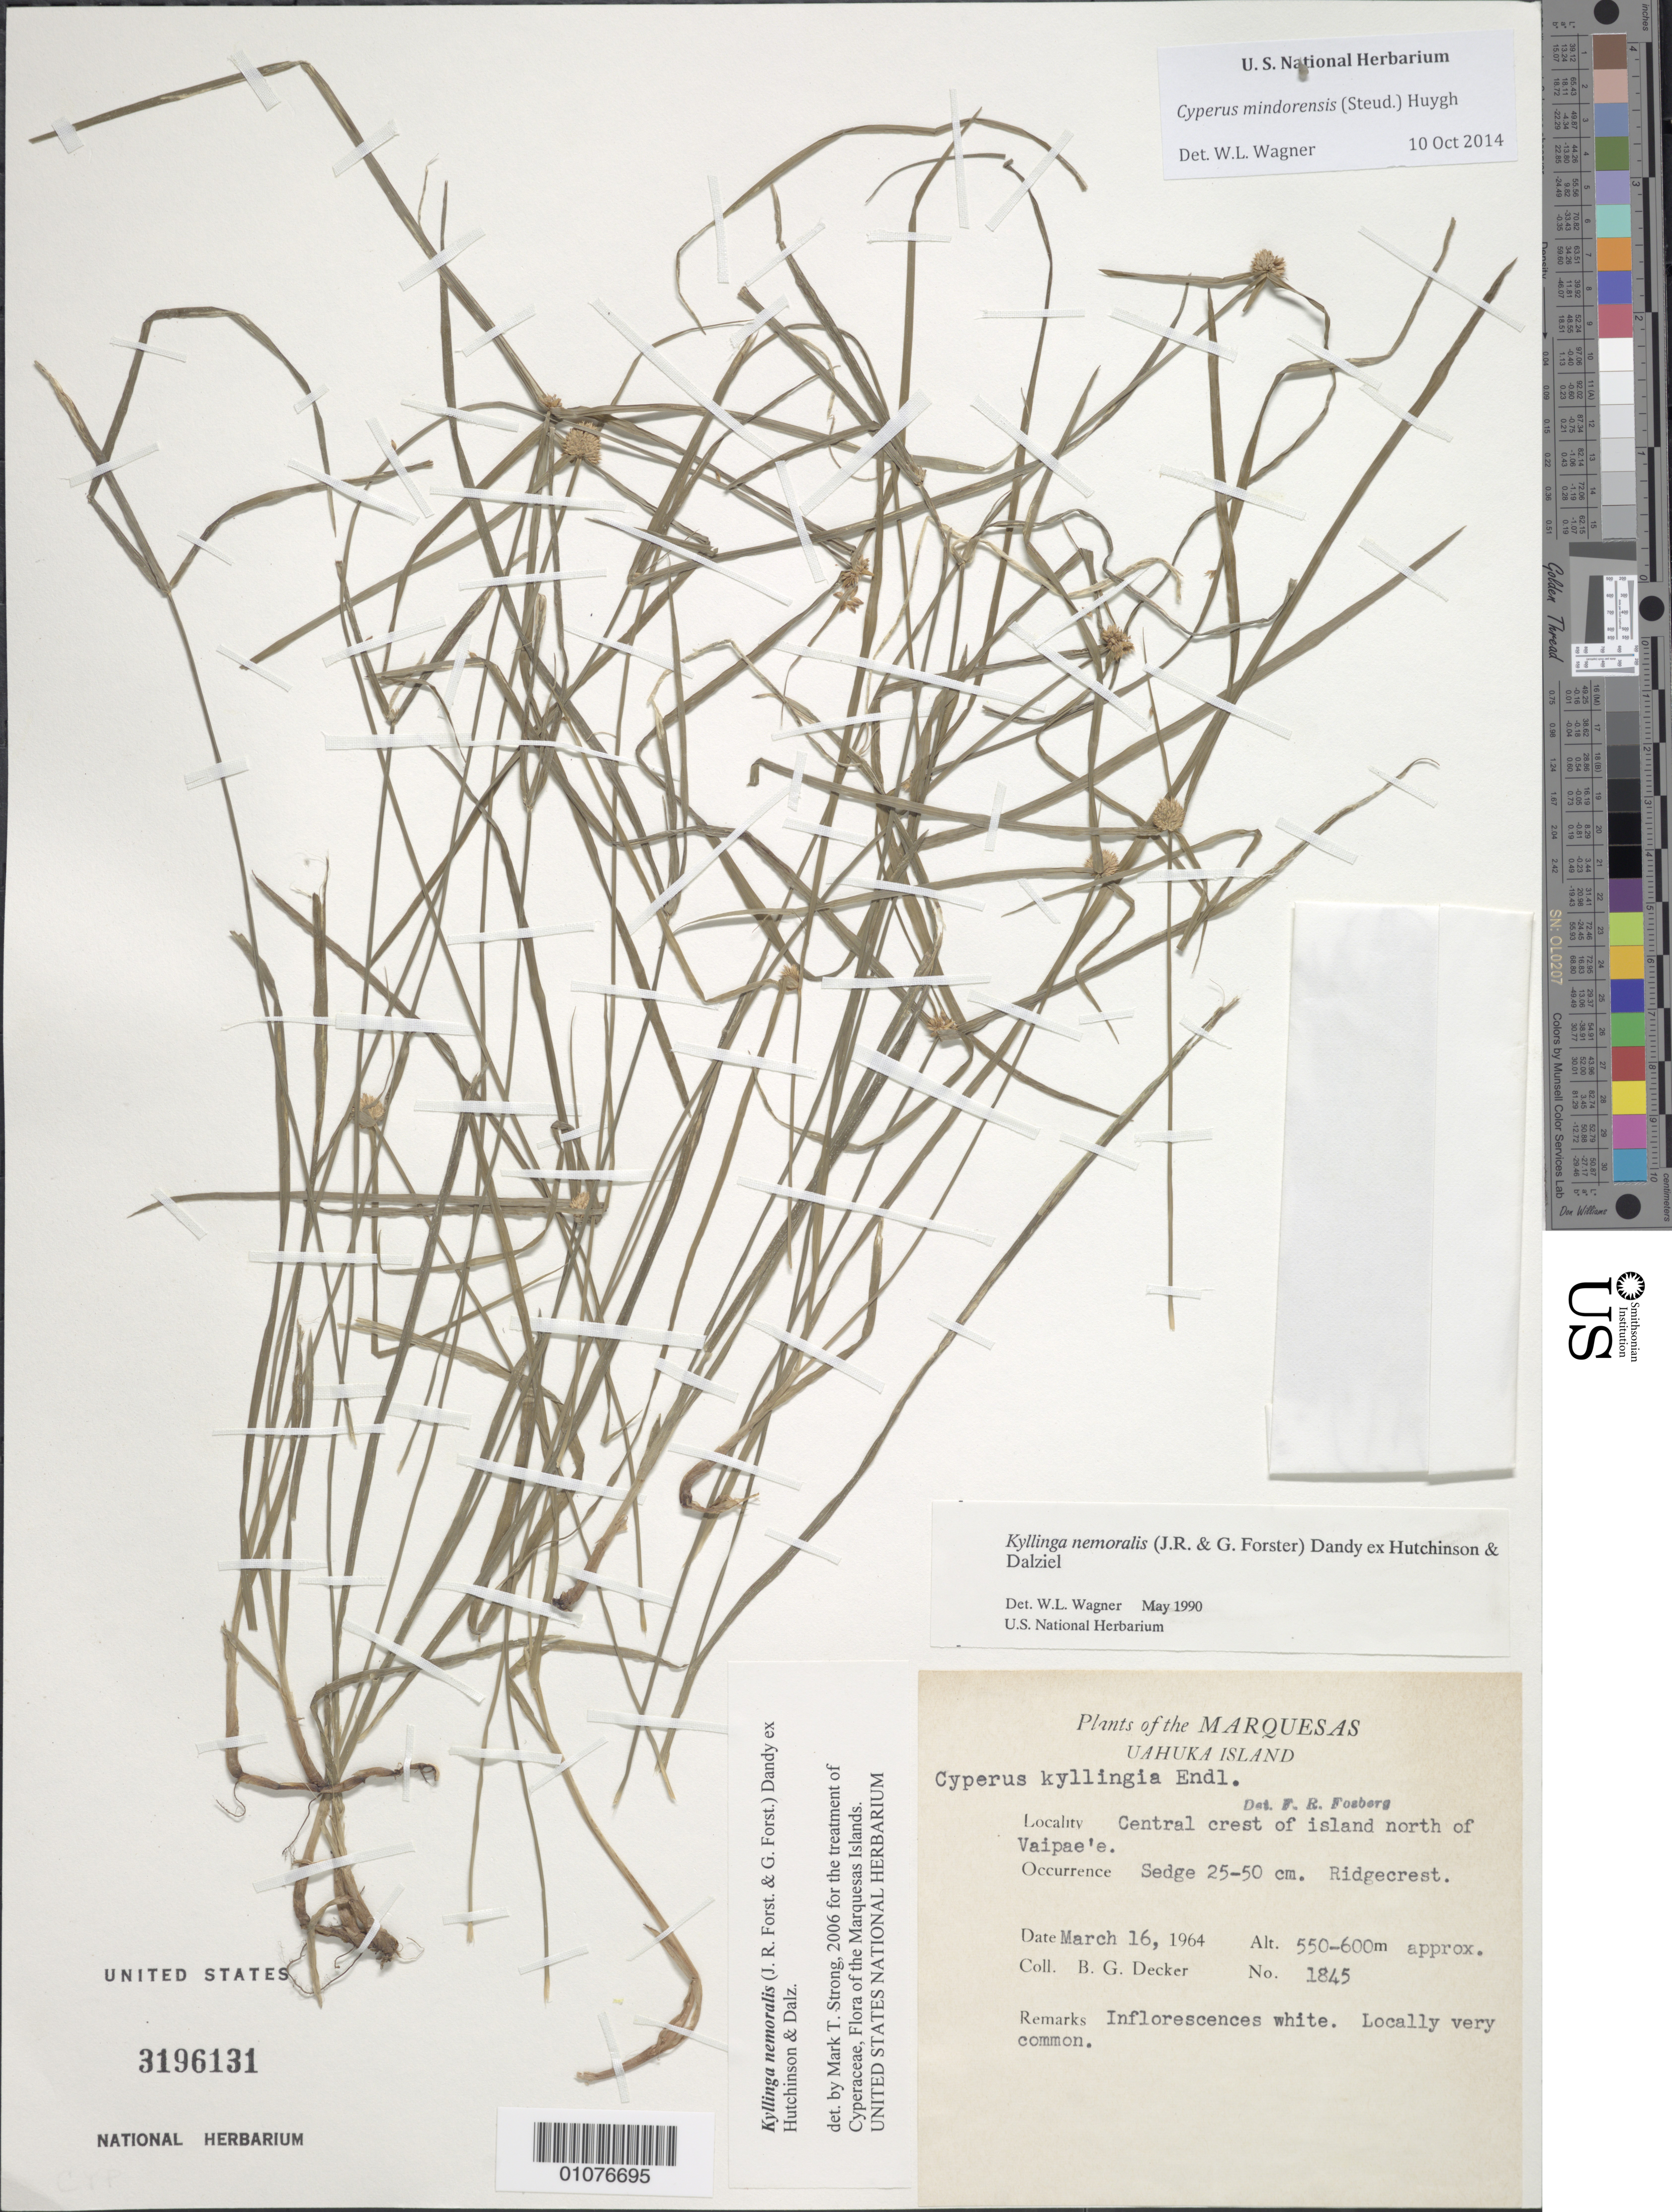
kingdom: Plantae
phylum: Tracheophyta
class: Liliopsida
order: Poales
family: Cyperaceae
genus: Cyperus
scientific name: Cyperus mindorensis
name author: (Steud.) Huygh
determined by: Lorence, David H., (PTBG), National Tropical Botanical Garden (UNITED STATES)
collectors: B. G. Decker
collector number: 1845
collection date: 1964-03-16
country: French Polynesia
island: Ua Huka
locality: central crest of island N of Vaipae'e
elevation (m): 550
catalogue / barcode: US 3196131